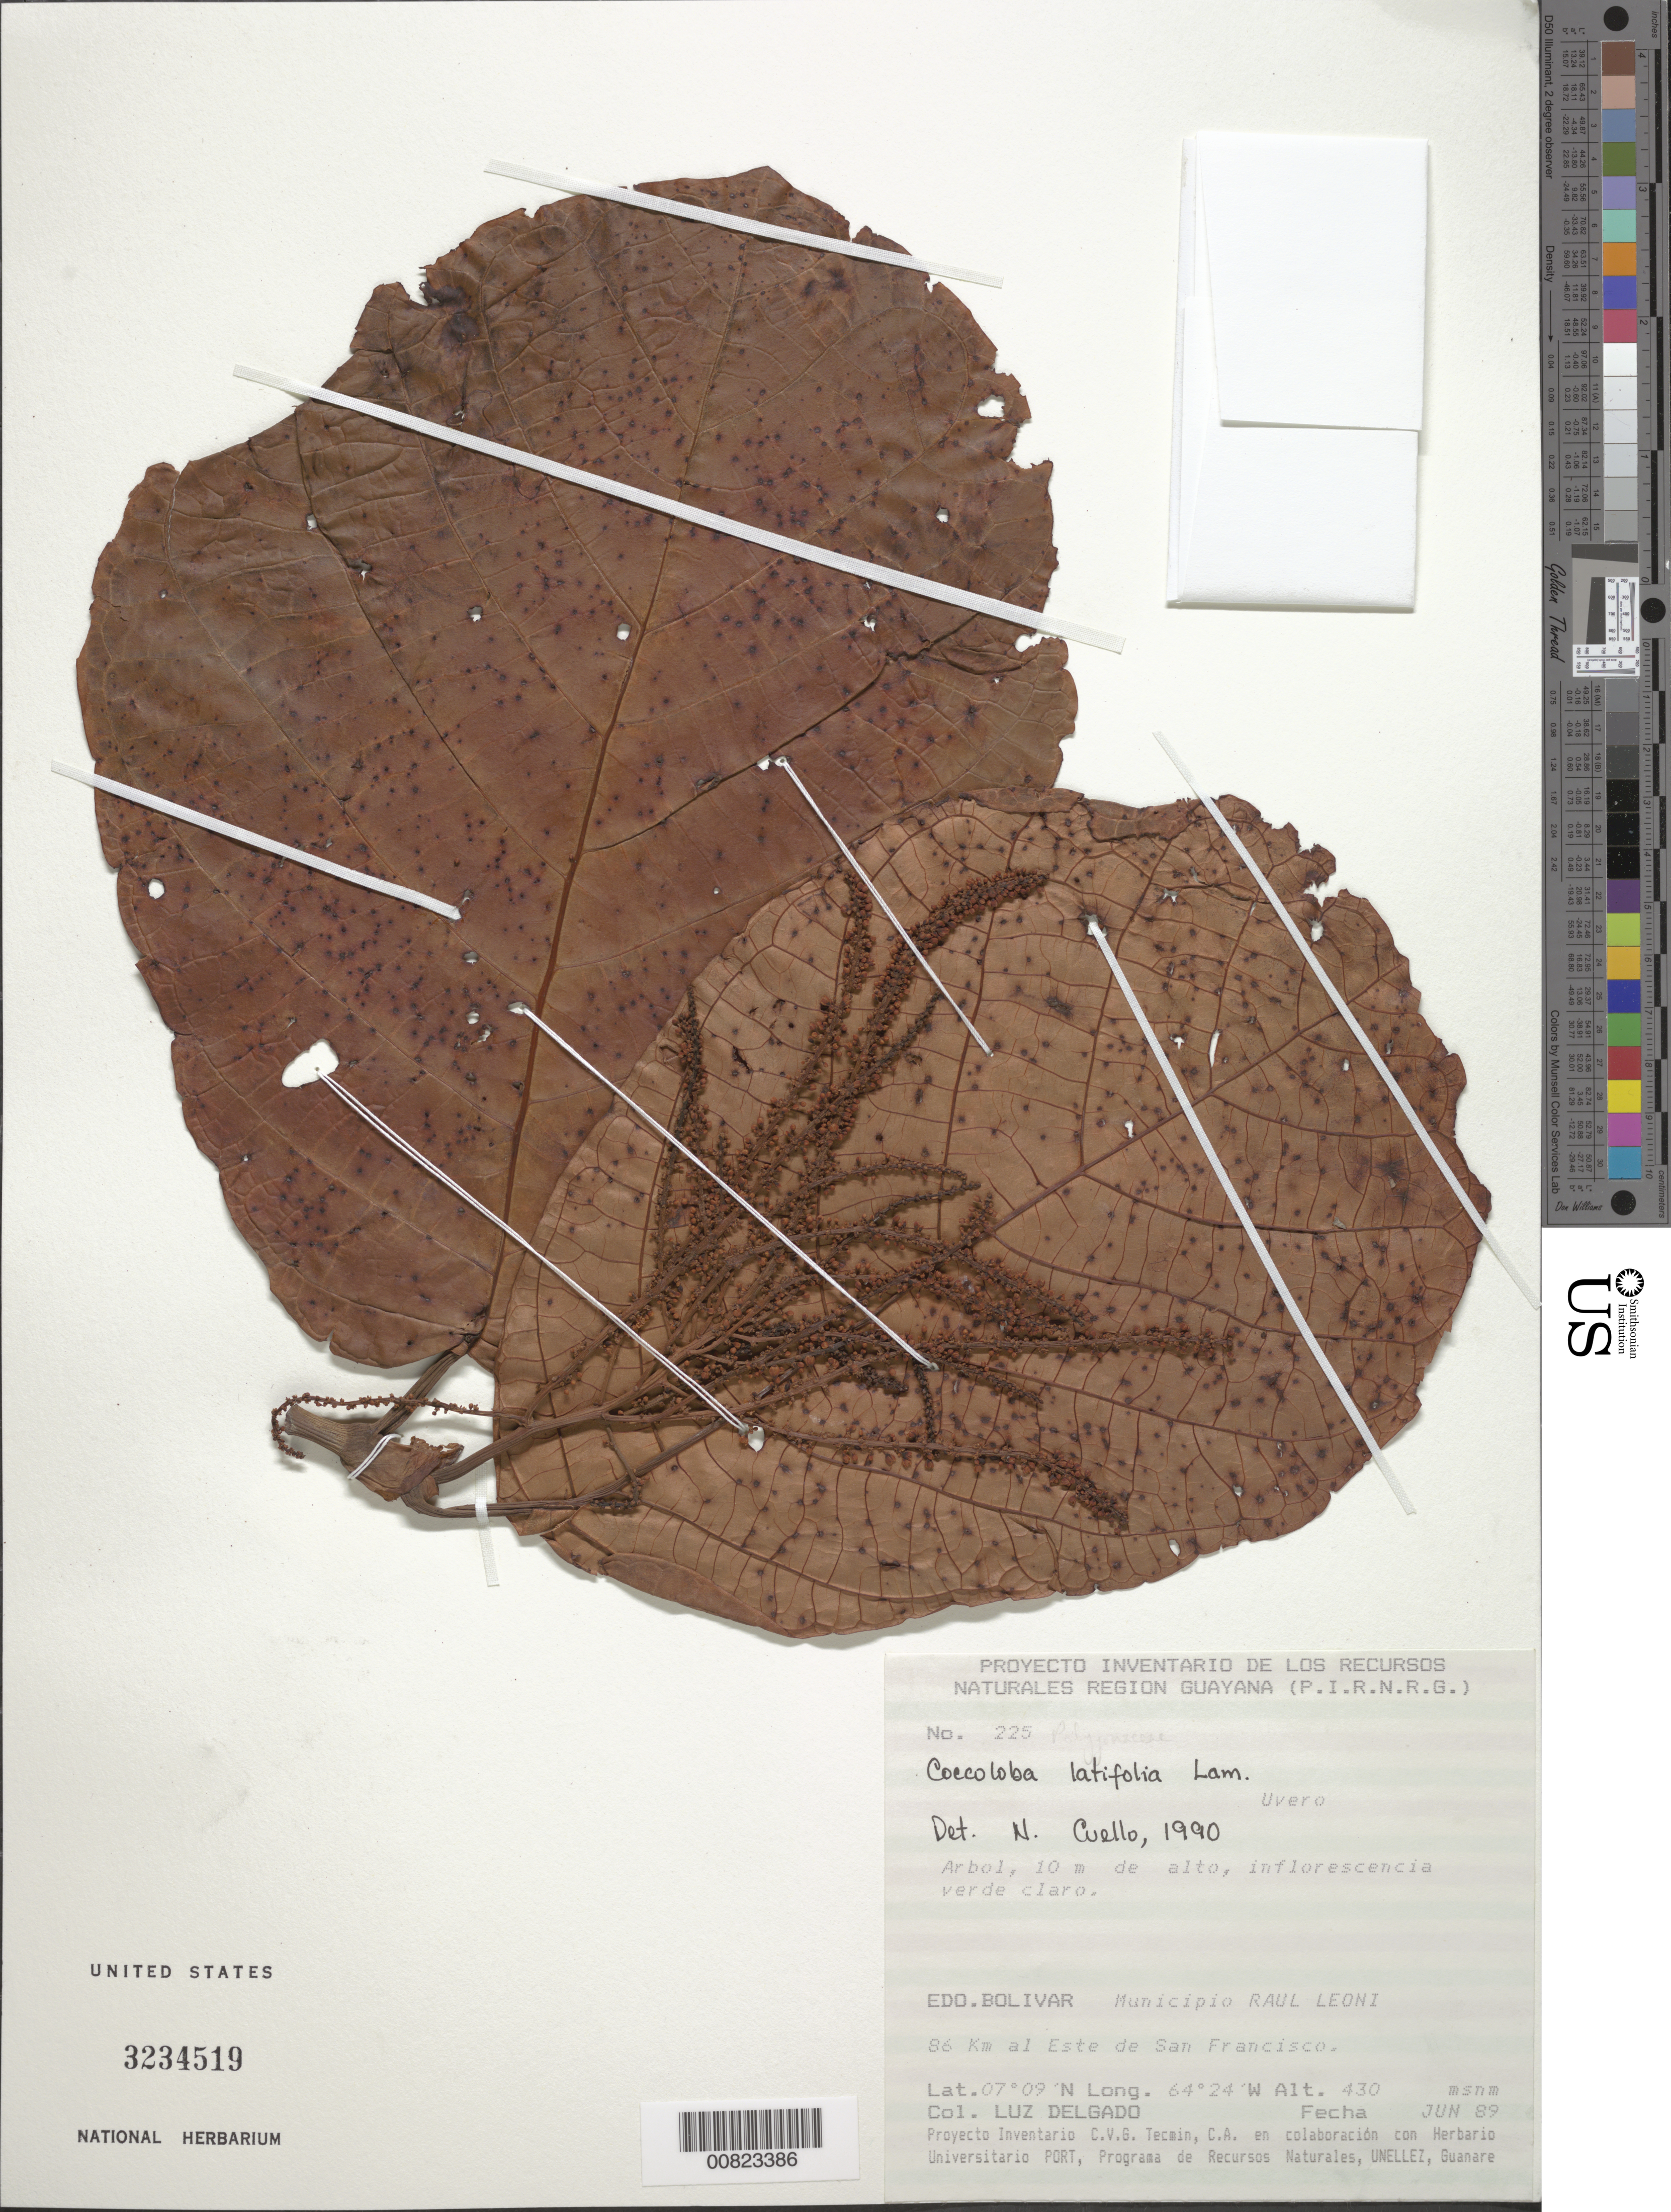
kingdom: Plantae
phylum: Tracheophyta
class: Magnoliopsida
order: Caryophyllales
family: Polygonaceae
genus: Coccoloba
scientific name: Coccoloba latifolia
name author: Lam.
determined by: Cuello, Nidia L.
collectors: L. Delgado V.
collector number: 225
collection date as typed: Jun-89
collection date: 1989-06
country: Venezuela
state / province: Bolívar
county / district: Angostura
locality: Mun. Raúl Leoni [=Angostura], 86 km E of San Francisco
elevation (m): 430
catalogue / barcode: US 3234519